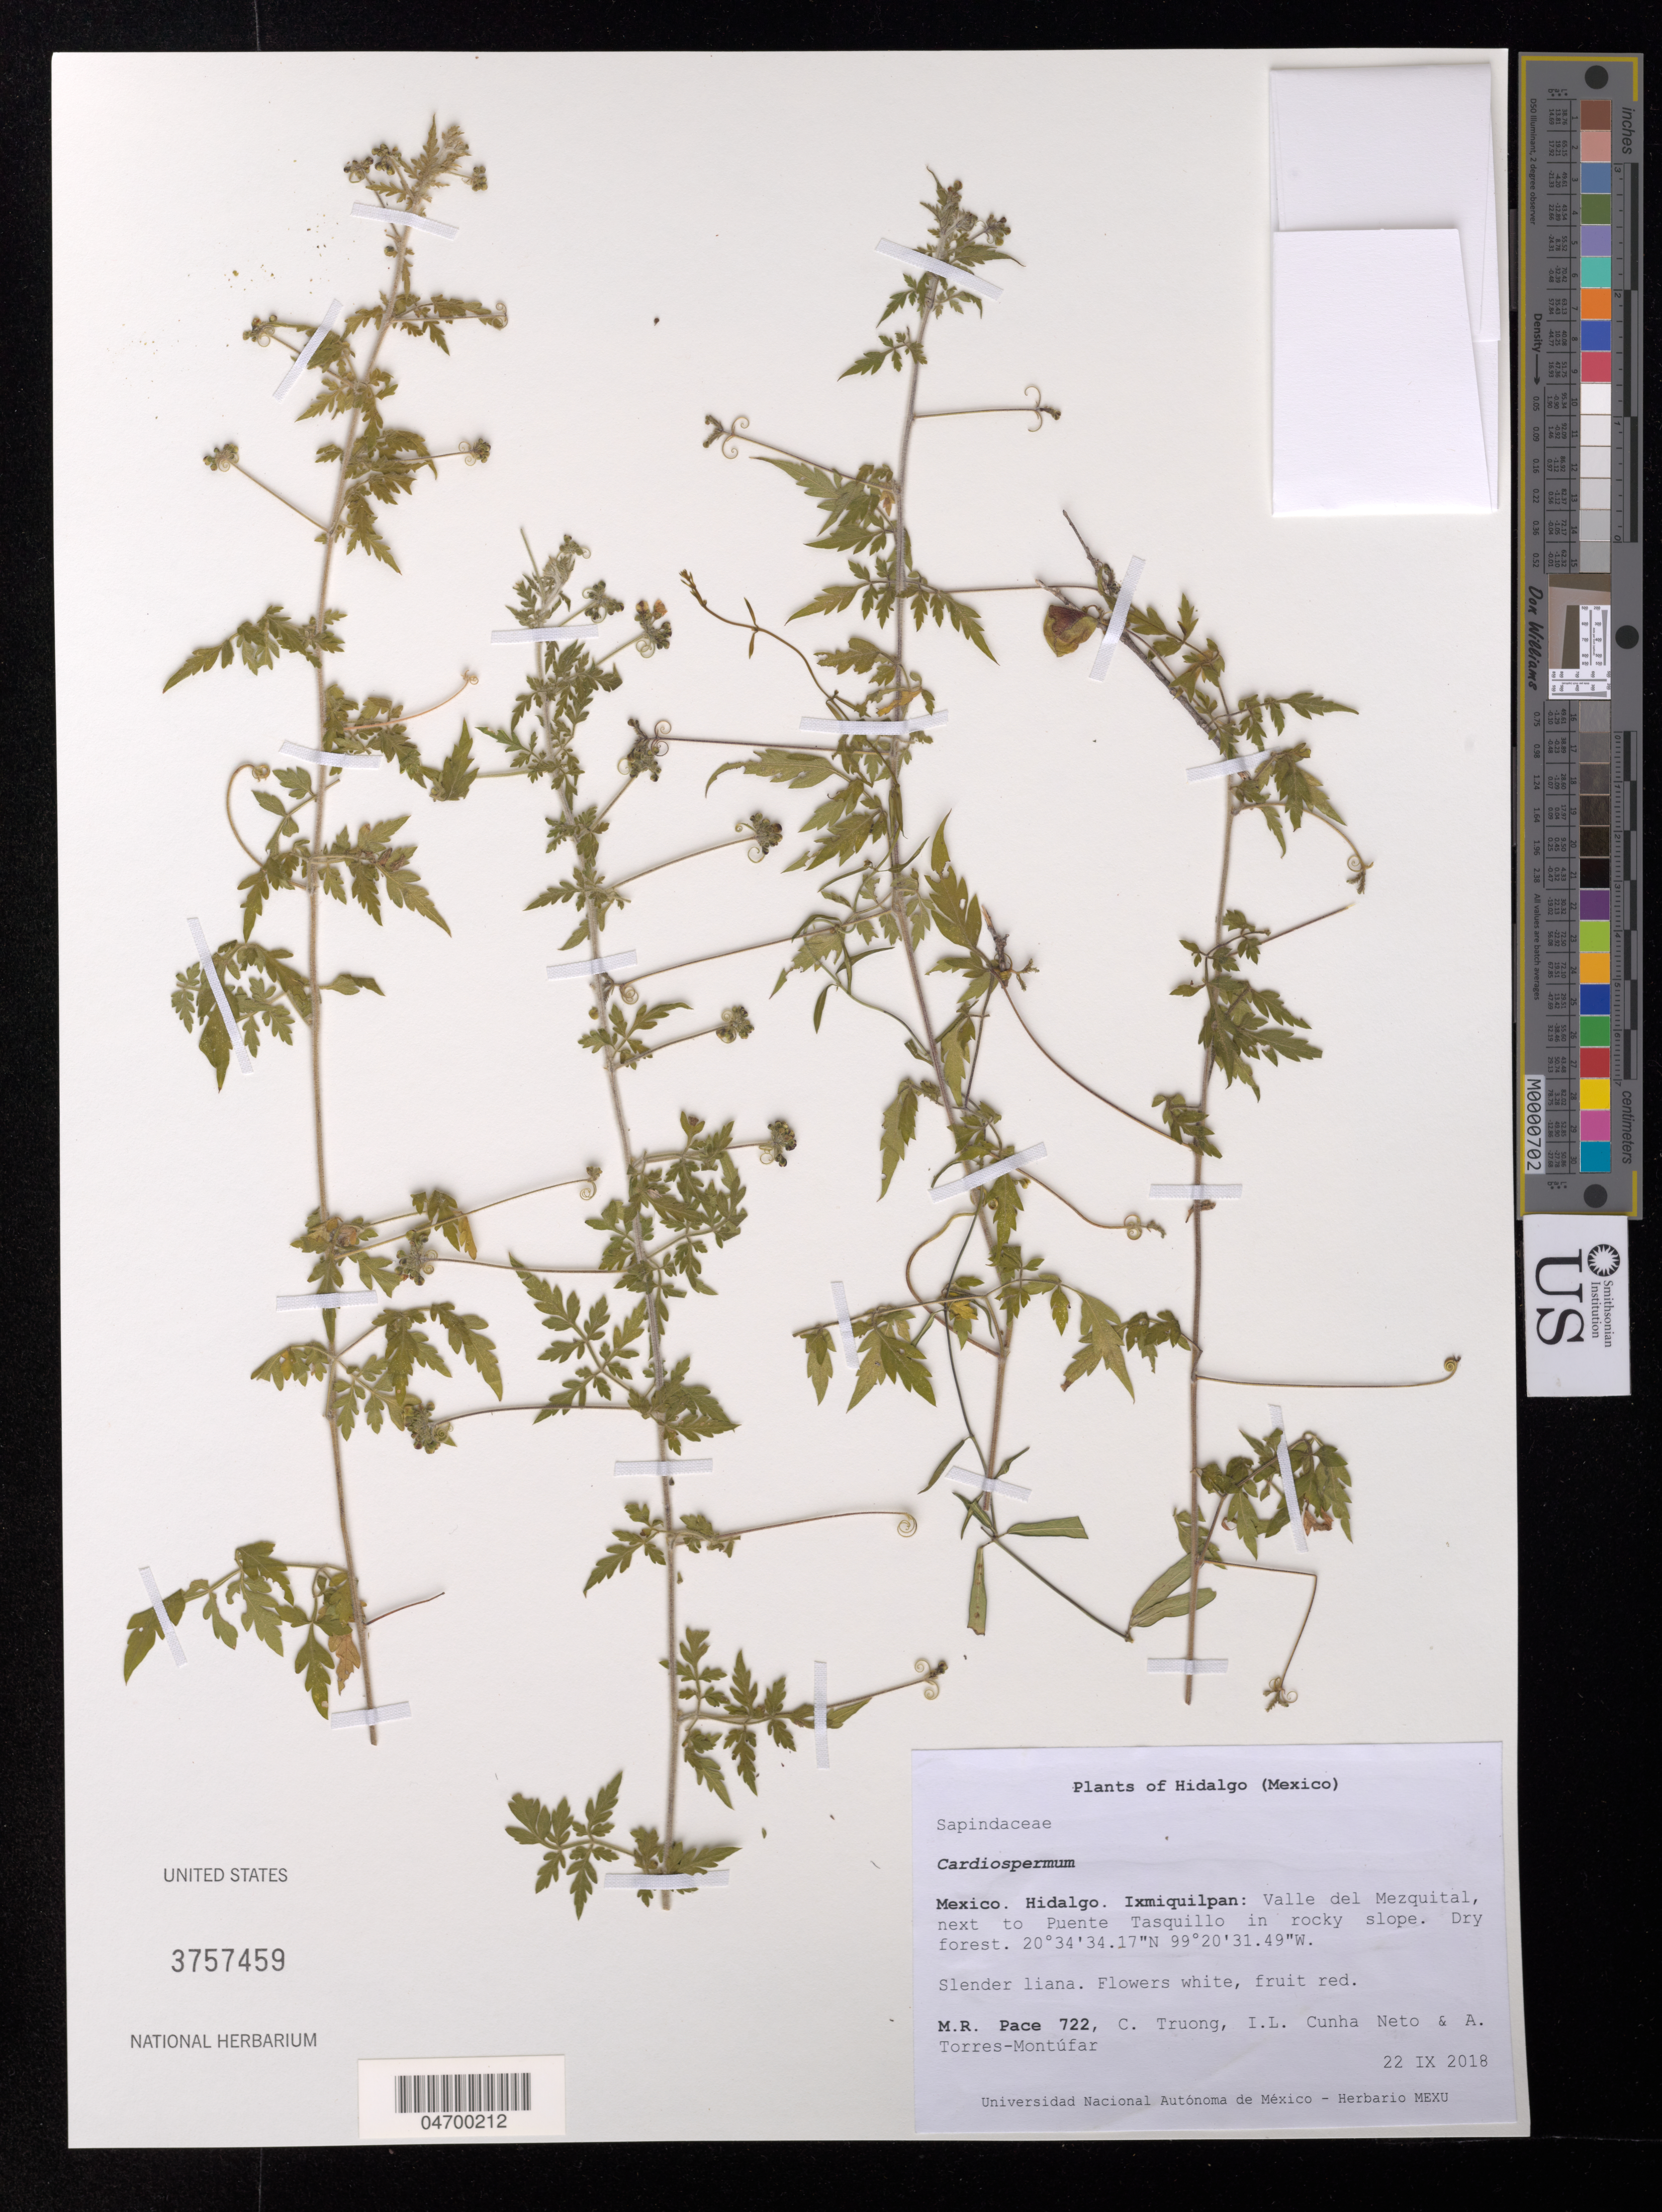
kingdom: Plantae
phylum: Tracheophyta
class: Magnoliopsida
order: Sapindales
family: Sapindaceae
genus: Cardiospermum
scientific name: Cardiospermum sp.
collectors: M. R. Pace, C. Truong, I. L. Cunha Neto & A. Torres-Montúfar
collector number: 722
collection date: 2018-09-22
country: Mexico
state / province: Hidalgo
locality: Ixmiquilpan: Valle del Mezquital, next to Puente Tasquillo in rocky slope.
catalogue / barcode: US 3757459